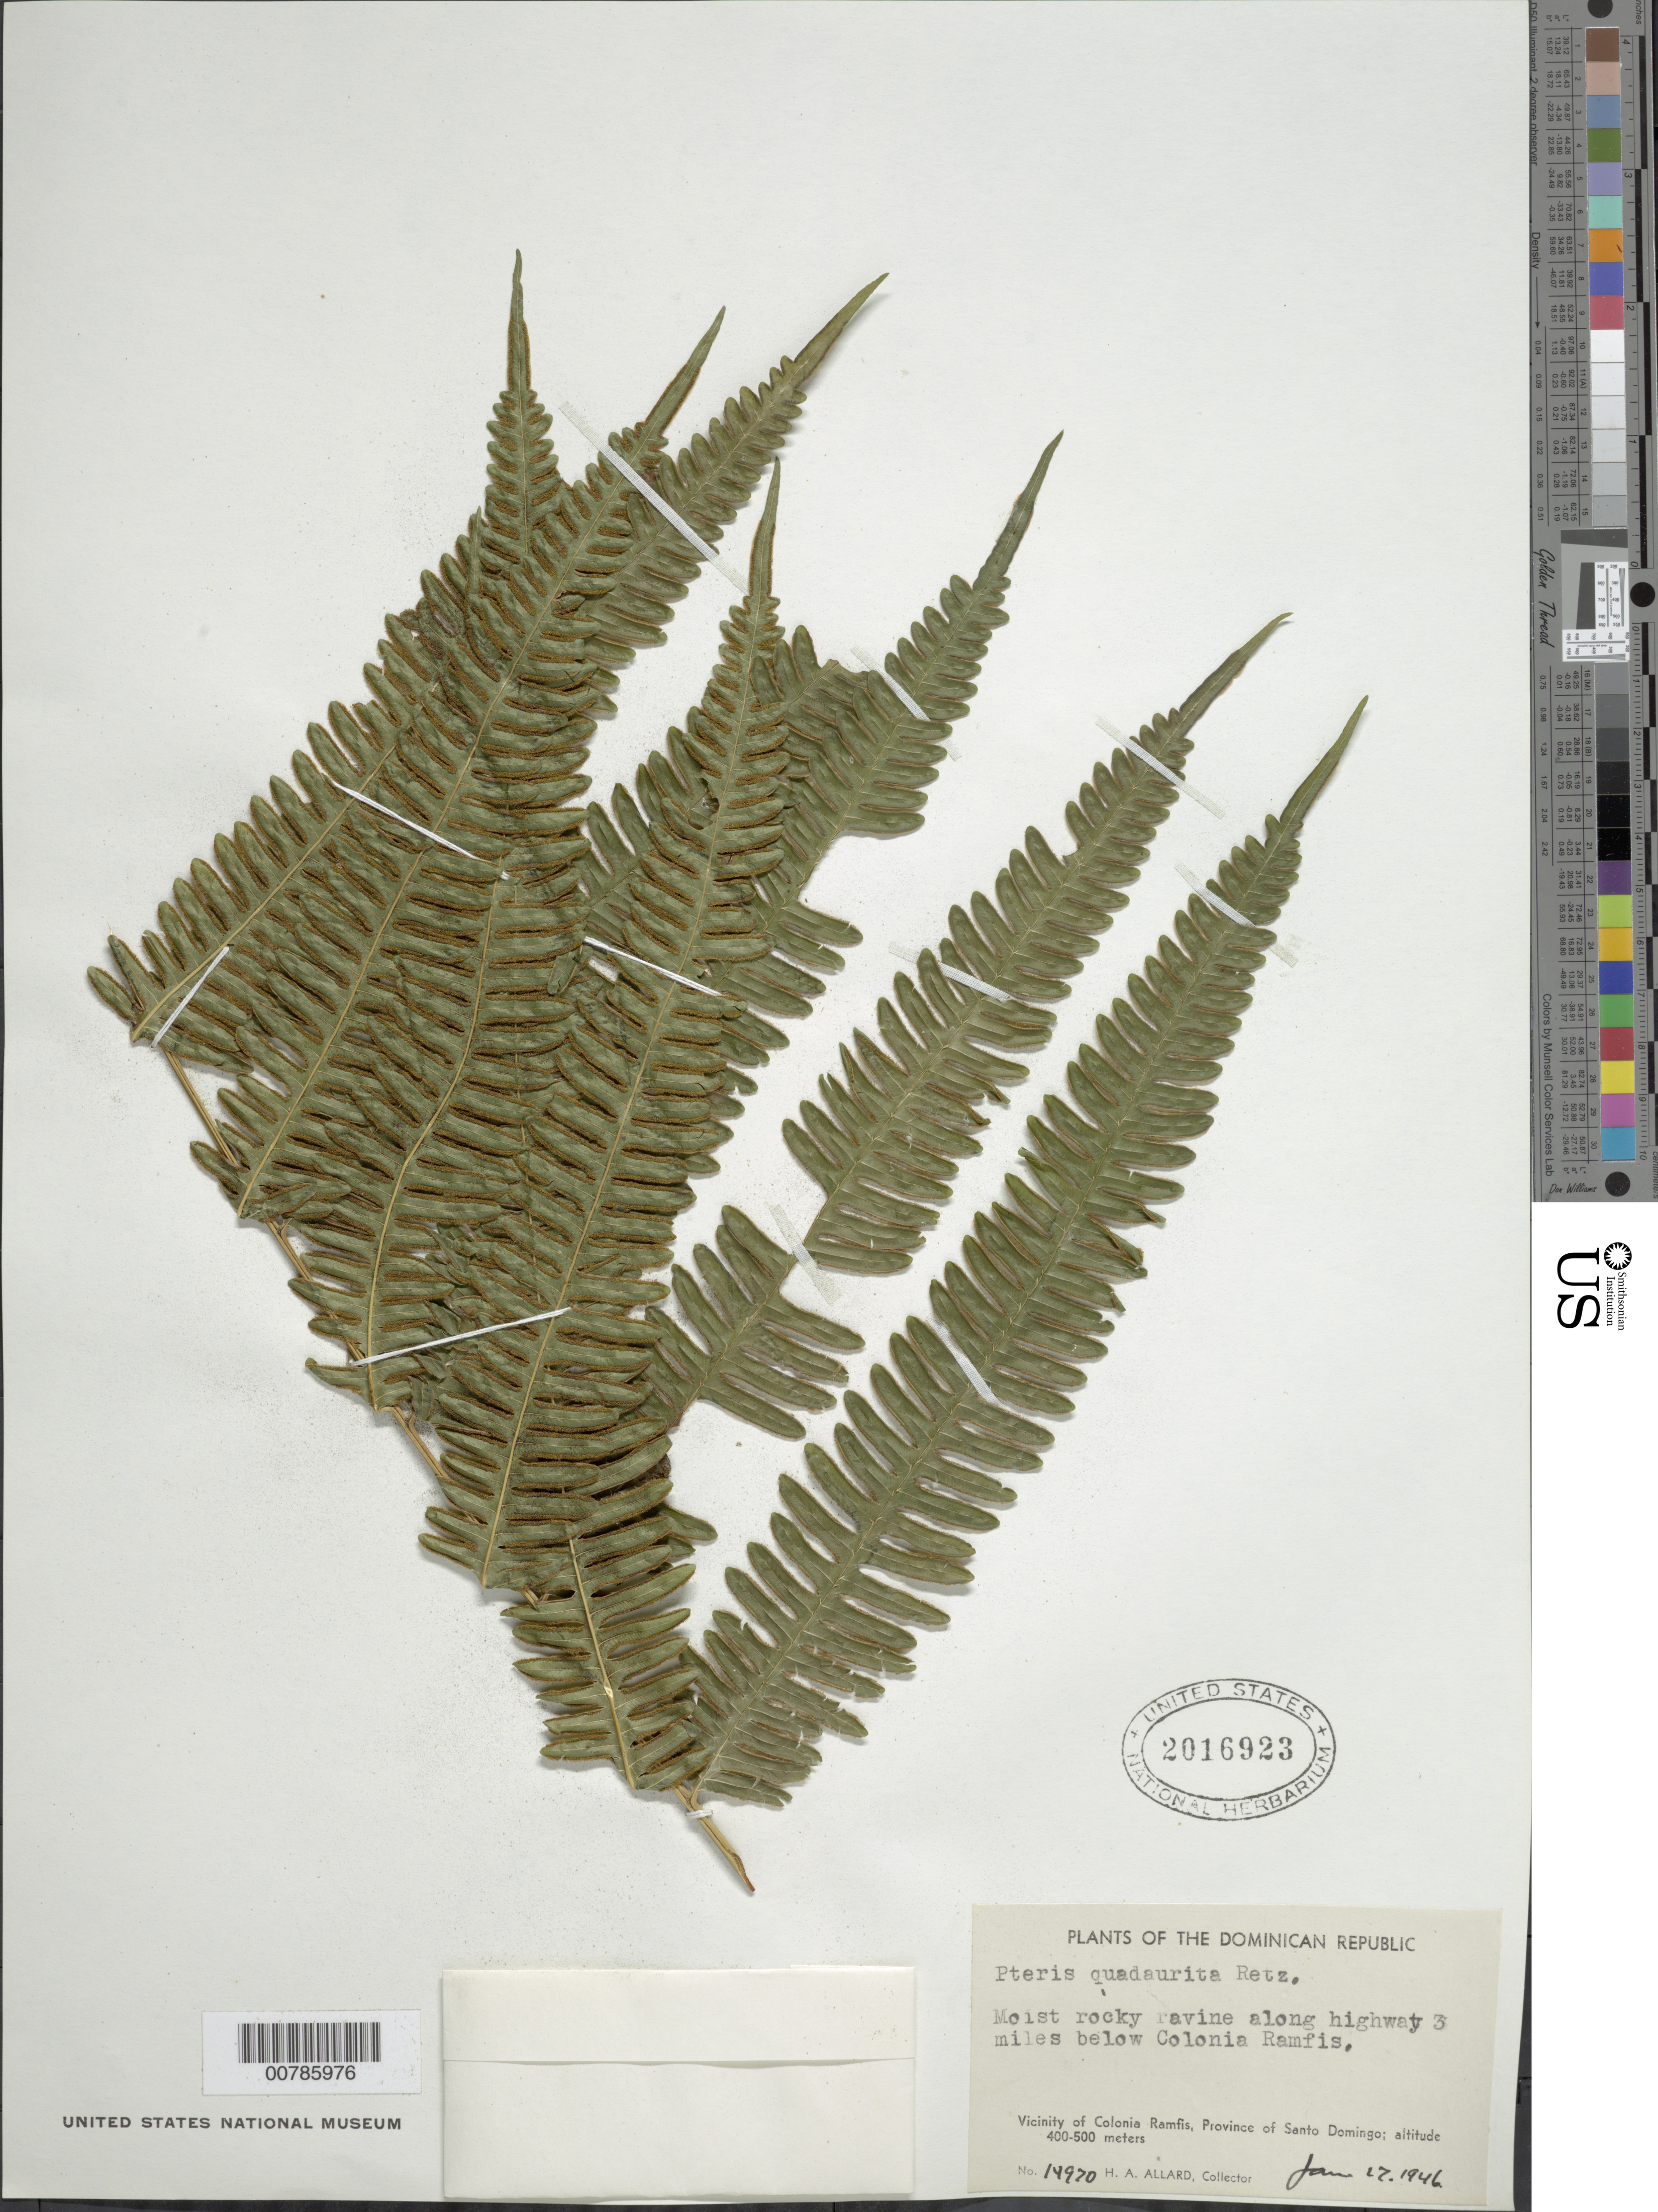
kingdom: Plantae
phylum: Tracheophyta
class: Polypodiopsida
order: Polypodiales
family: Pteridaceae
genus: Pteris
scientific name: Pteris quadriaurita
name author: Retz.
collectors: H. A. Allard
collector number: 14970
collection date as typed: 27 Jan 1946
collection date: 1946-01-27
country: Dominican Republic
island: Hispaniola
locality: Prov. Santo Domingo, Colonia Ramfis, 3 miles below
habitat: Moist rocky ravine, along highway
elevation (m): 400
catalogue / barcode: US 2016923